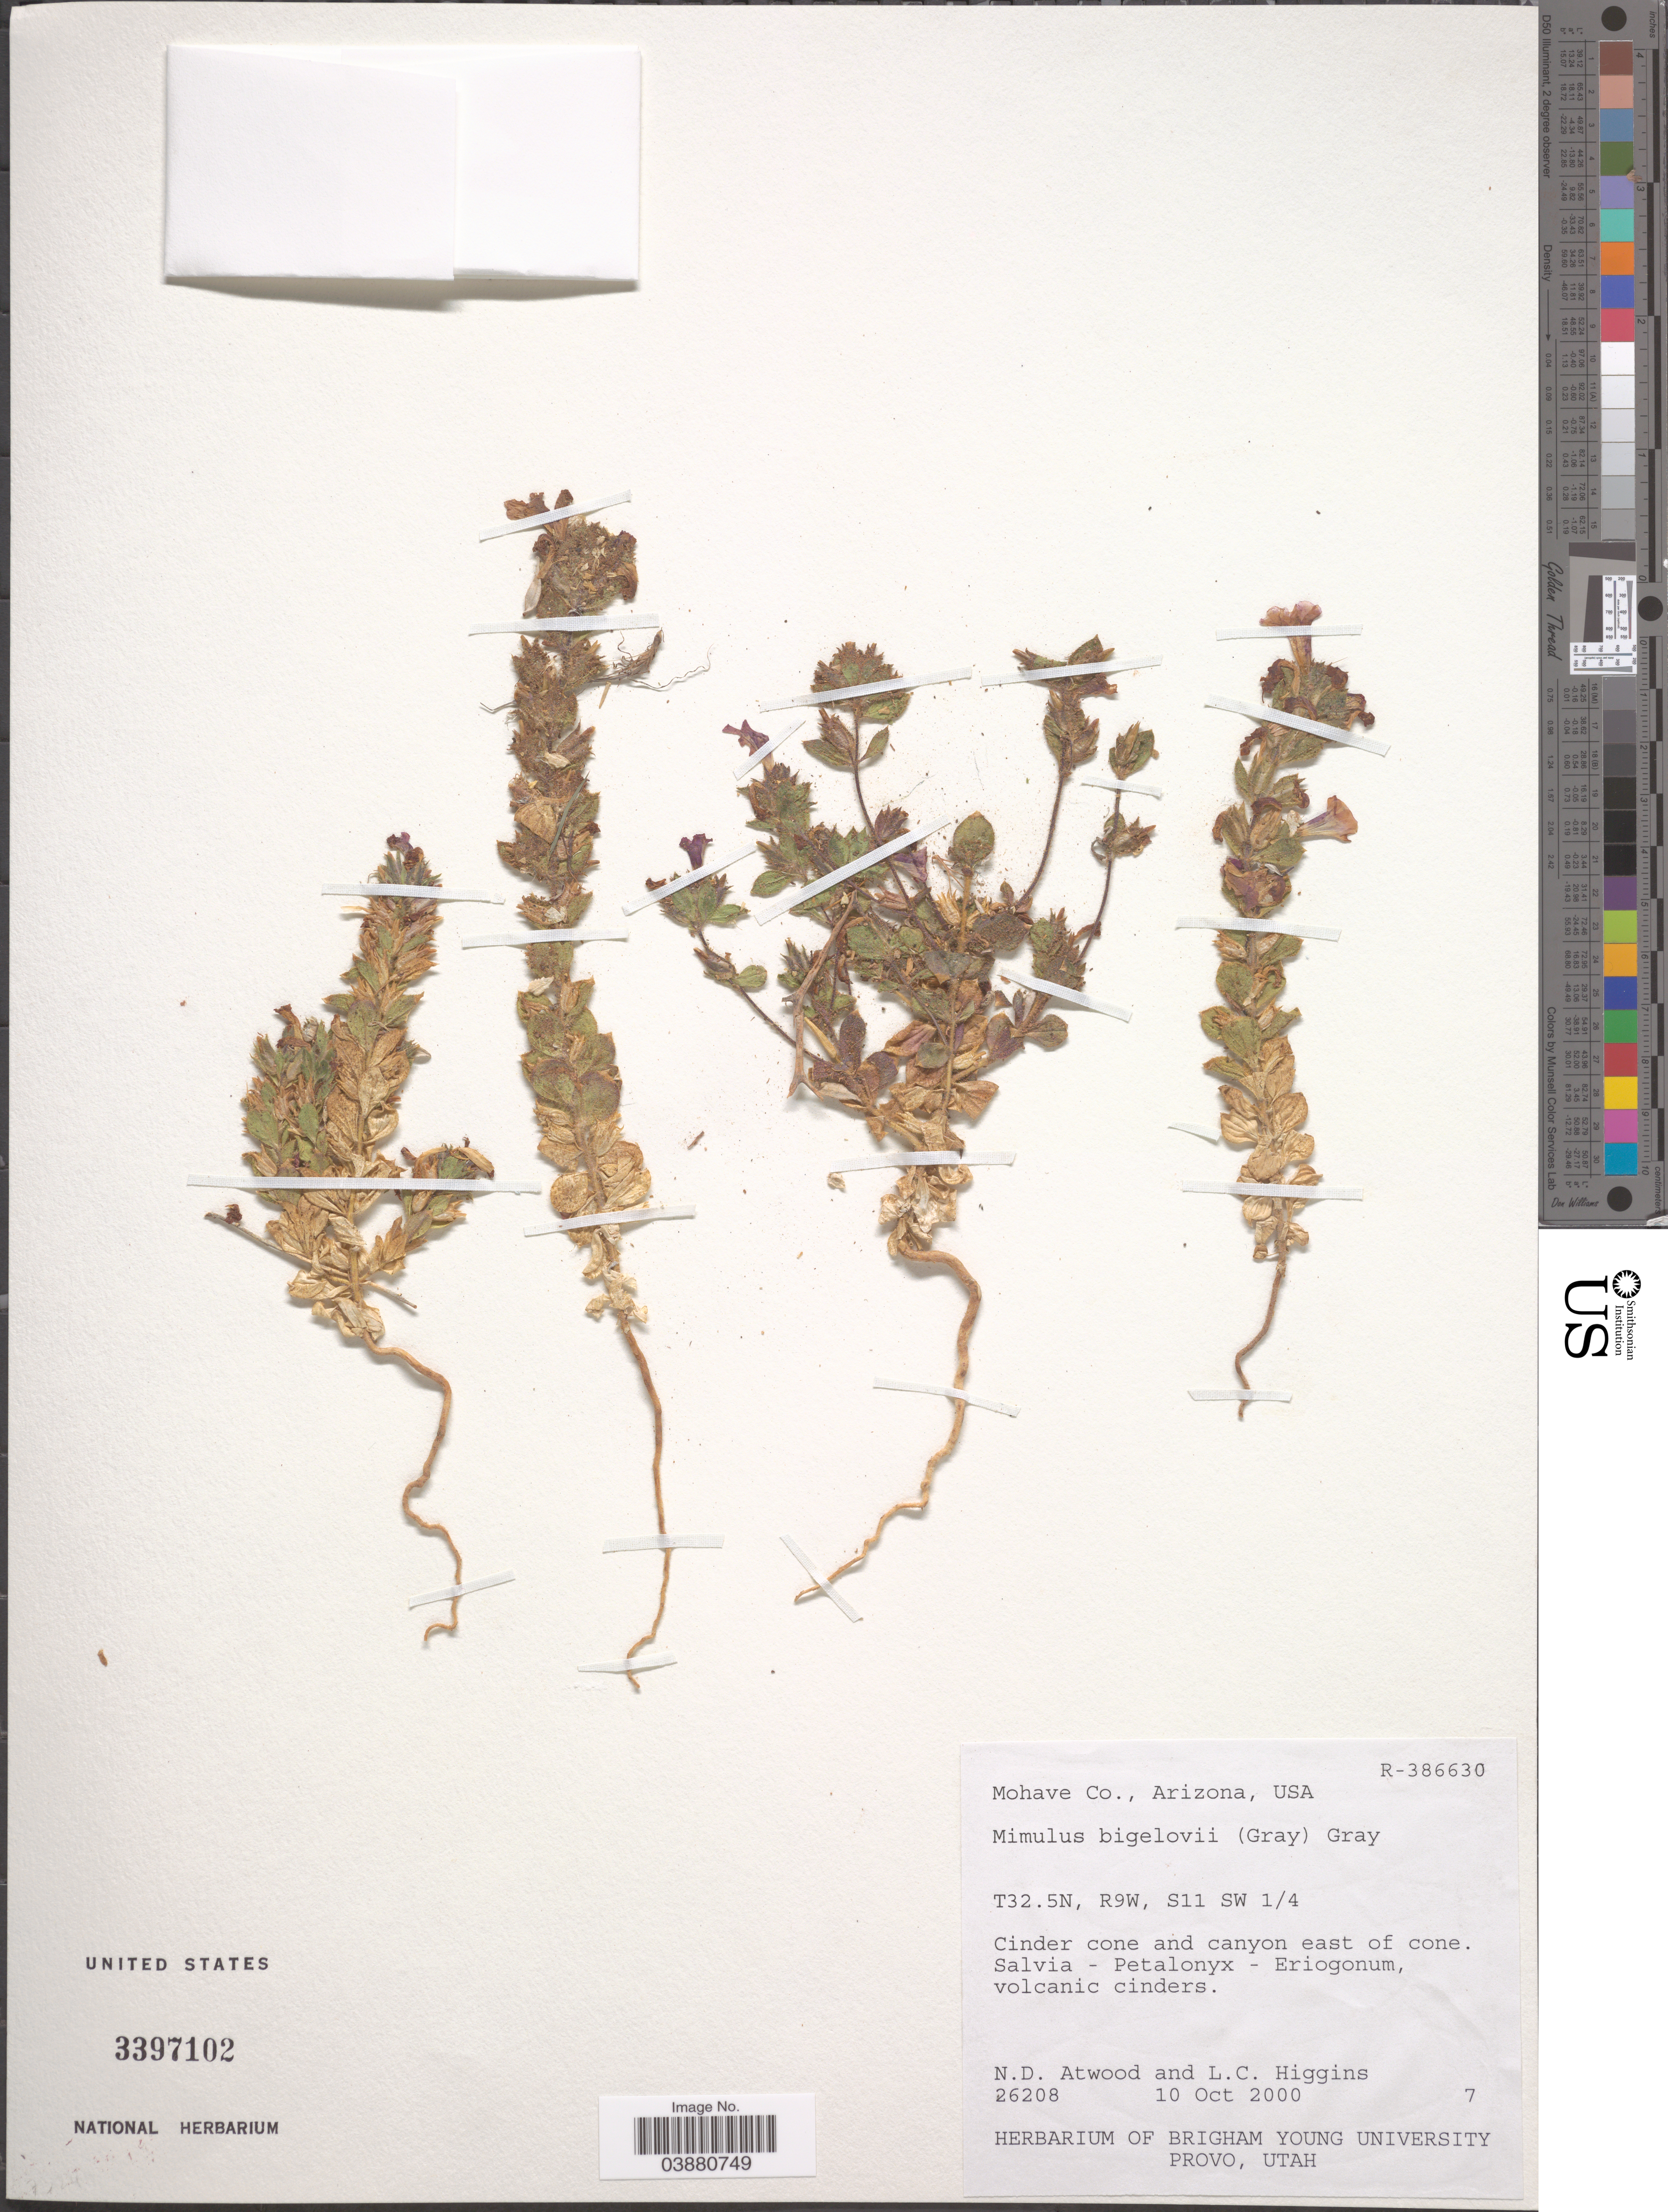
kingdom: Plantae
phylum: Tracheophyta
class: Magnoliopsida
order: Lamiales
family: Phrymaceae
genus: Mimulus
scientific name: Mimulus bigelovii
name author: (A. Gray) G.L. Nesom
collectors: N. Atwood & L. Higgins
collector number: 26208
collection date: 2000-10-10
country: United States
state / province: Arizona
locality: Mohave Co. T32.5N, R8W, S11, SW ¼. Cinder cone and canyon east of cone.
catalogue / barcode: US 3397102